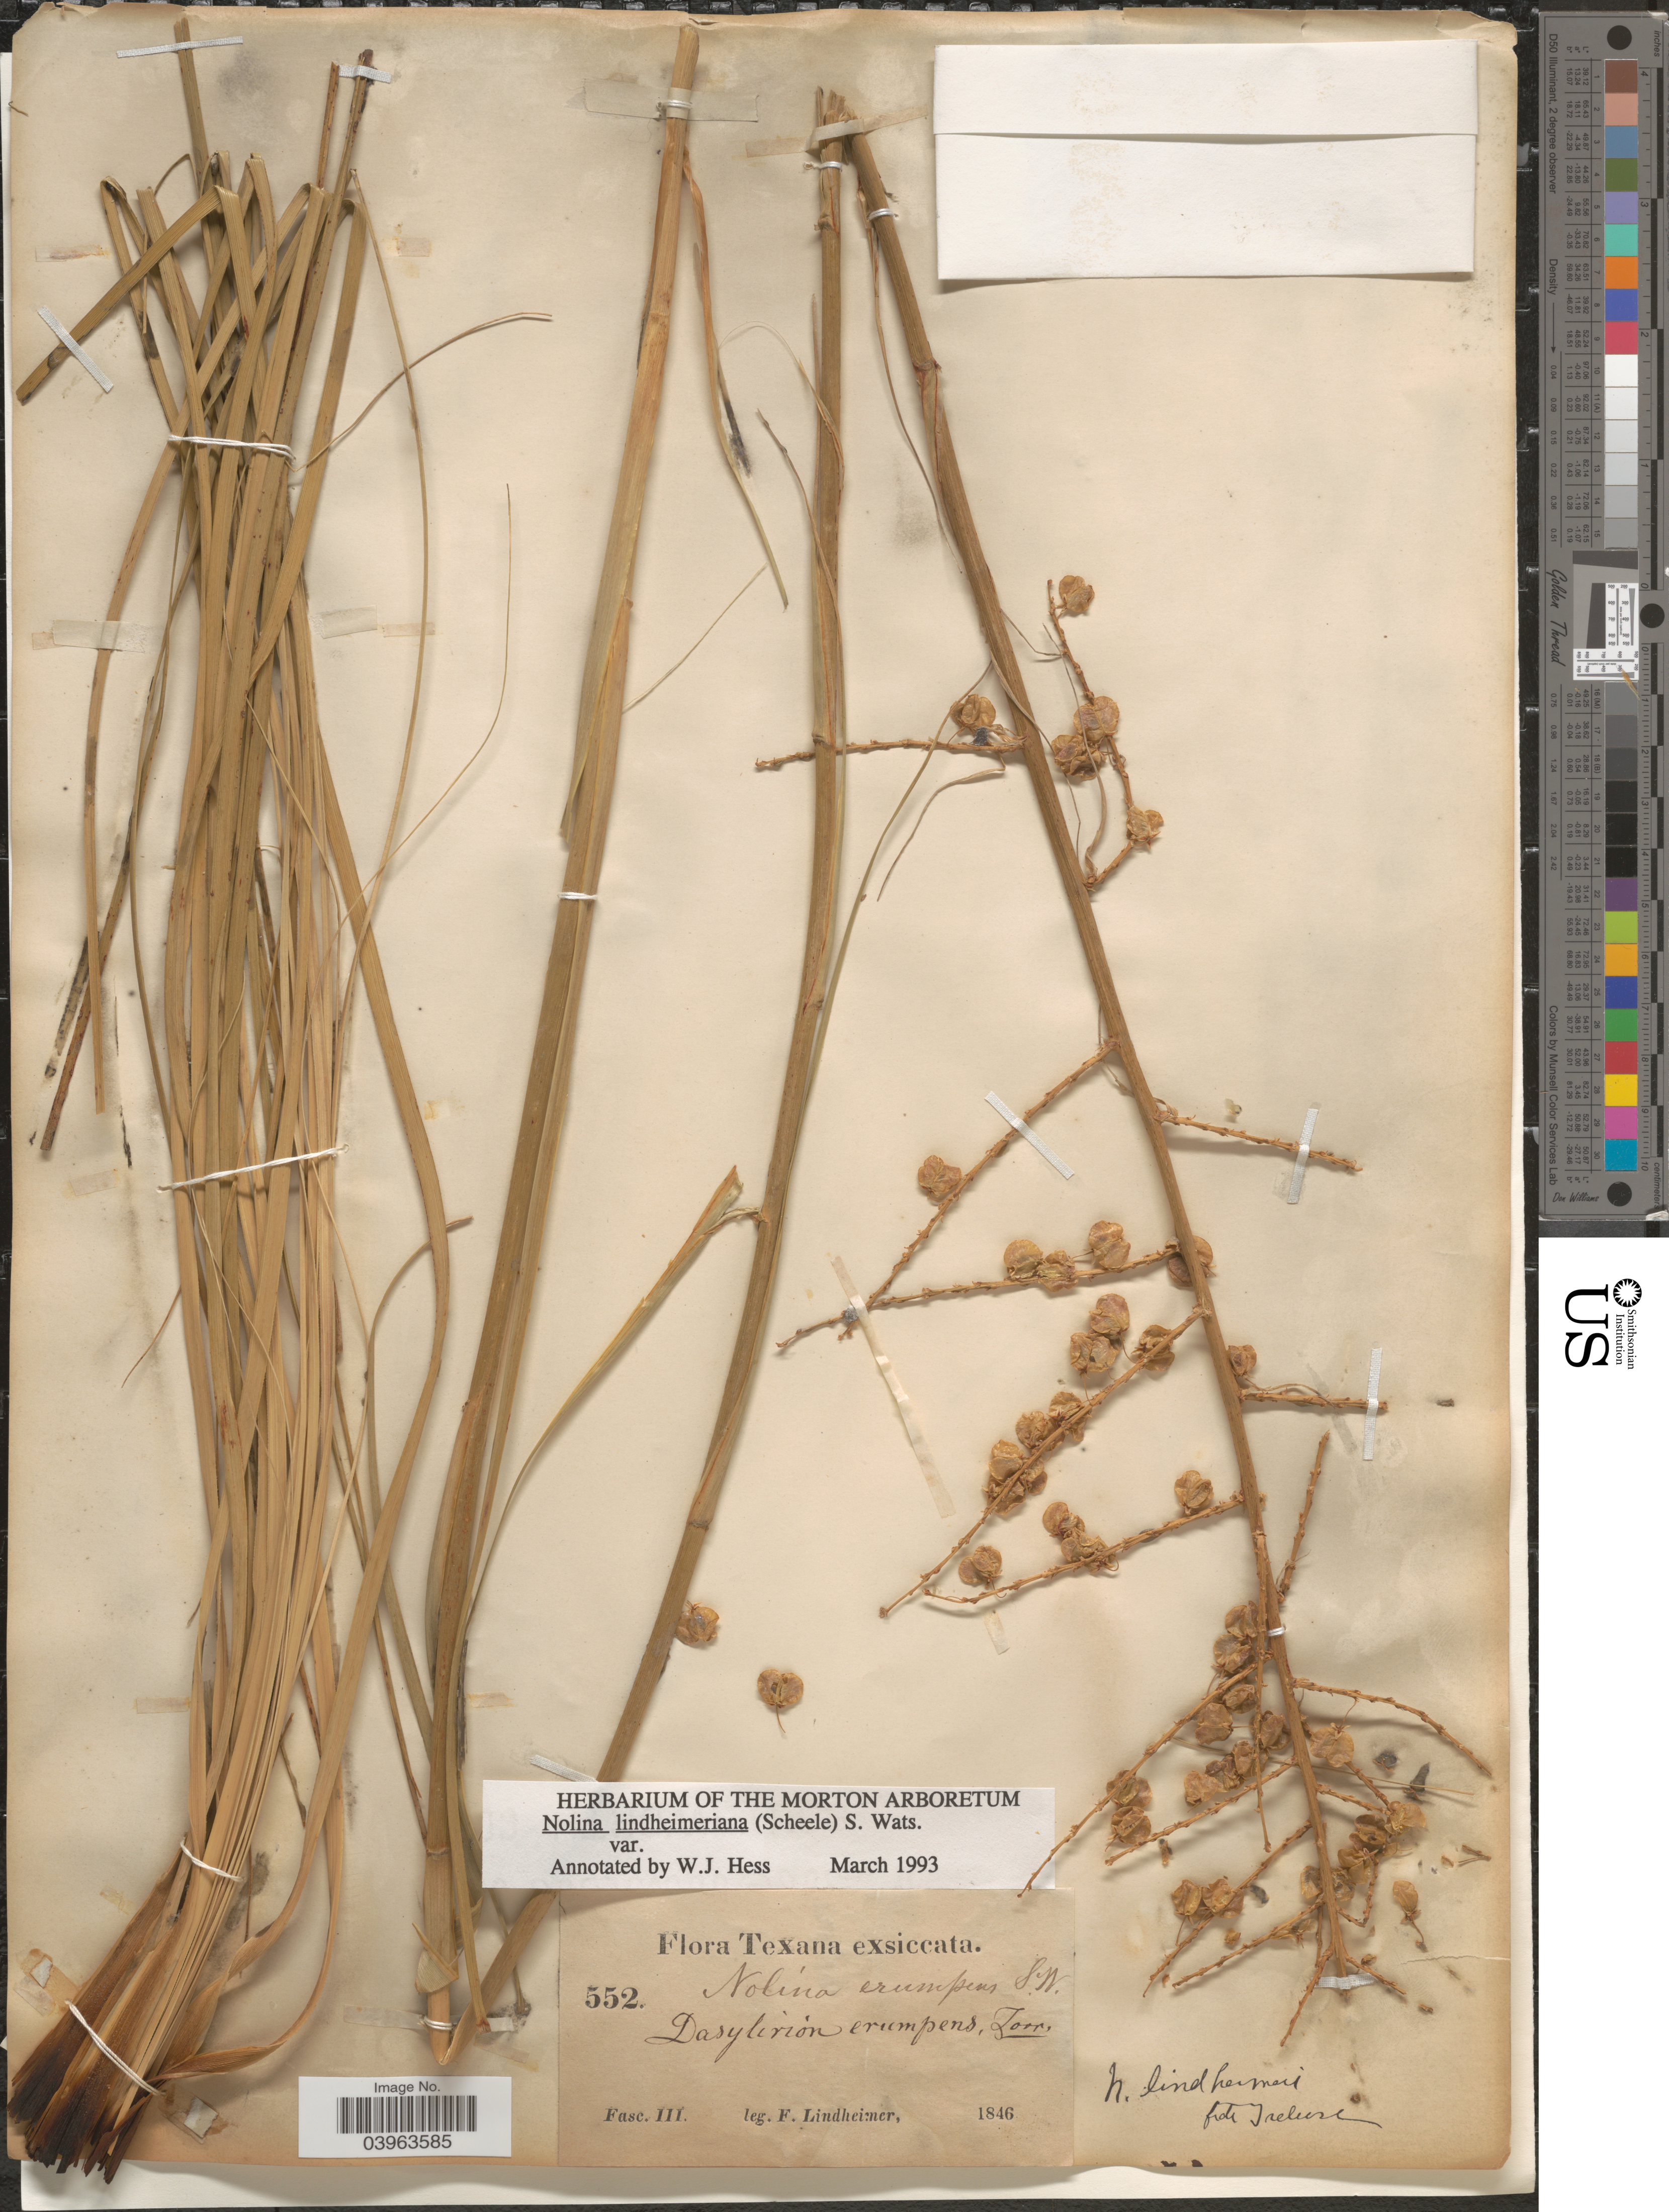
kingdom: Plantae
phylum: Tracheophyta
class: Liliopsida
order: Asparagales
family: Asparagaceae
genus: Nolina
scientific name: Nolina lindheimeriana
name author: (Scheele) S. Watson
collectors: F. Lindheimer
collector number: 552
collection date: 1846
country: United States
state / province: Texas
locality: Fasc. III.